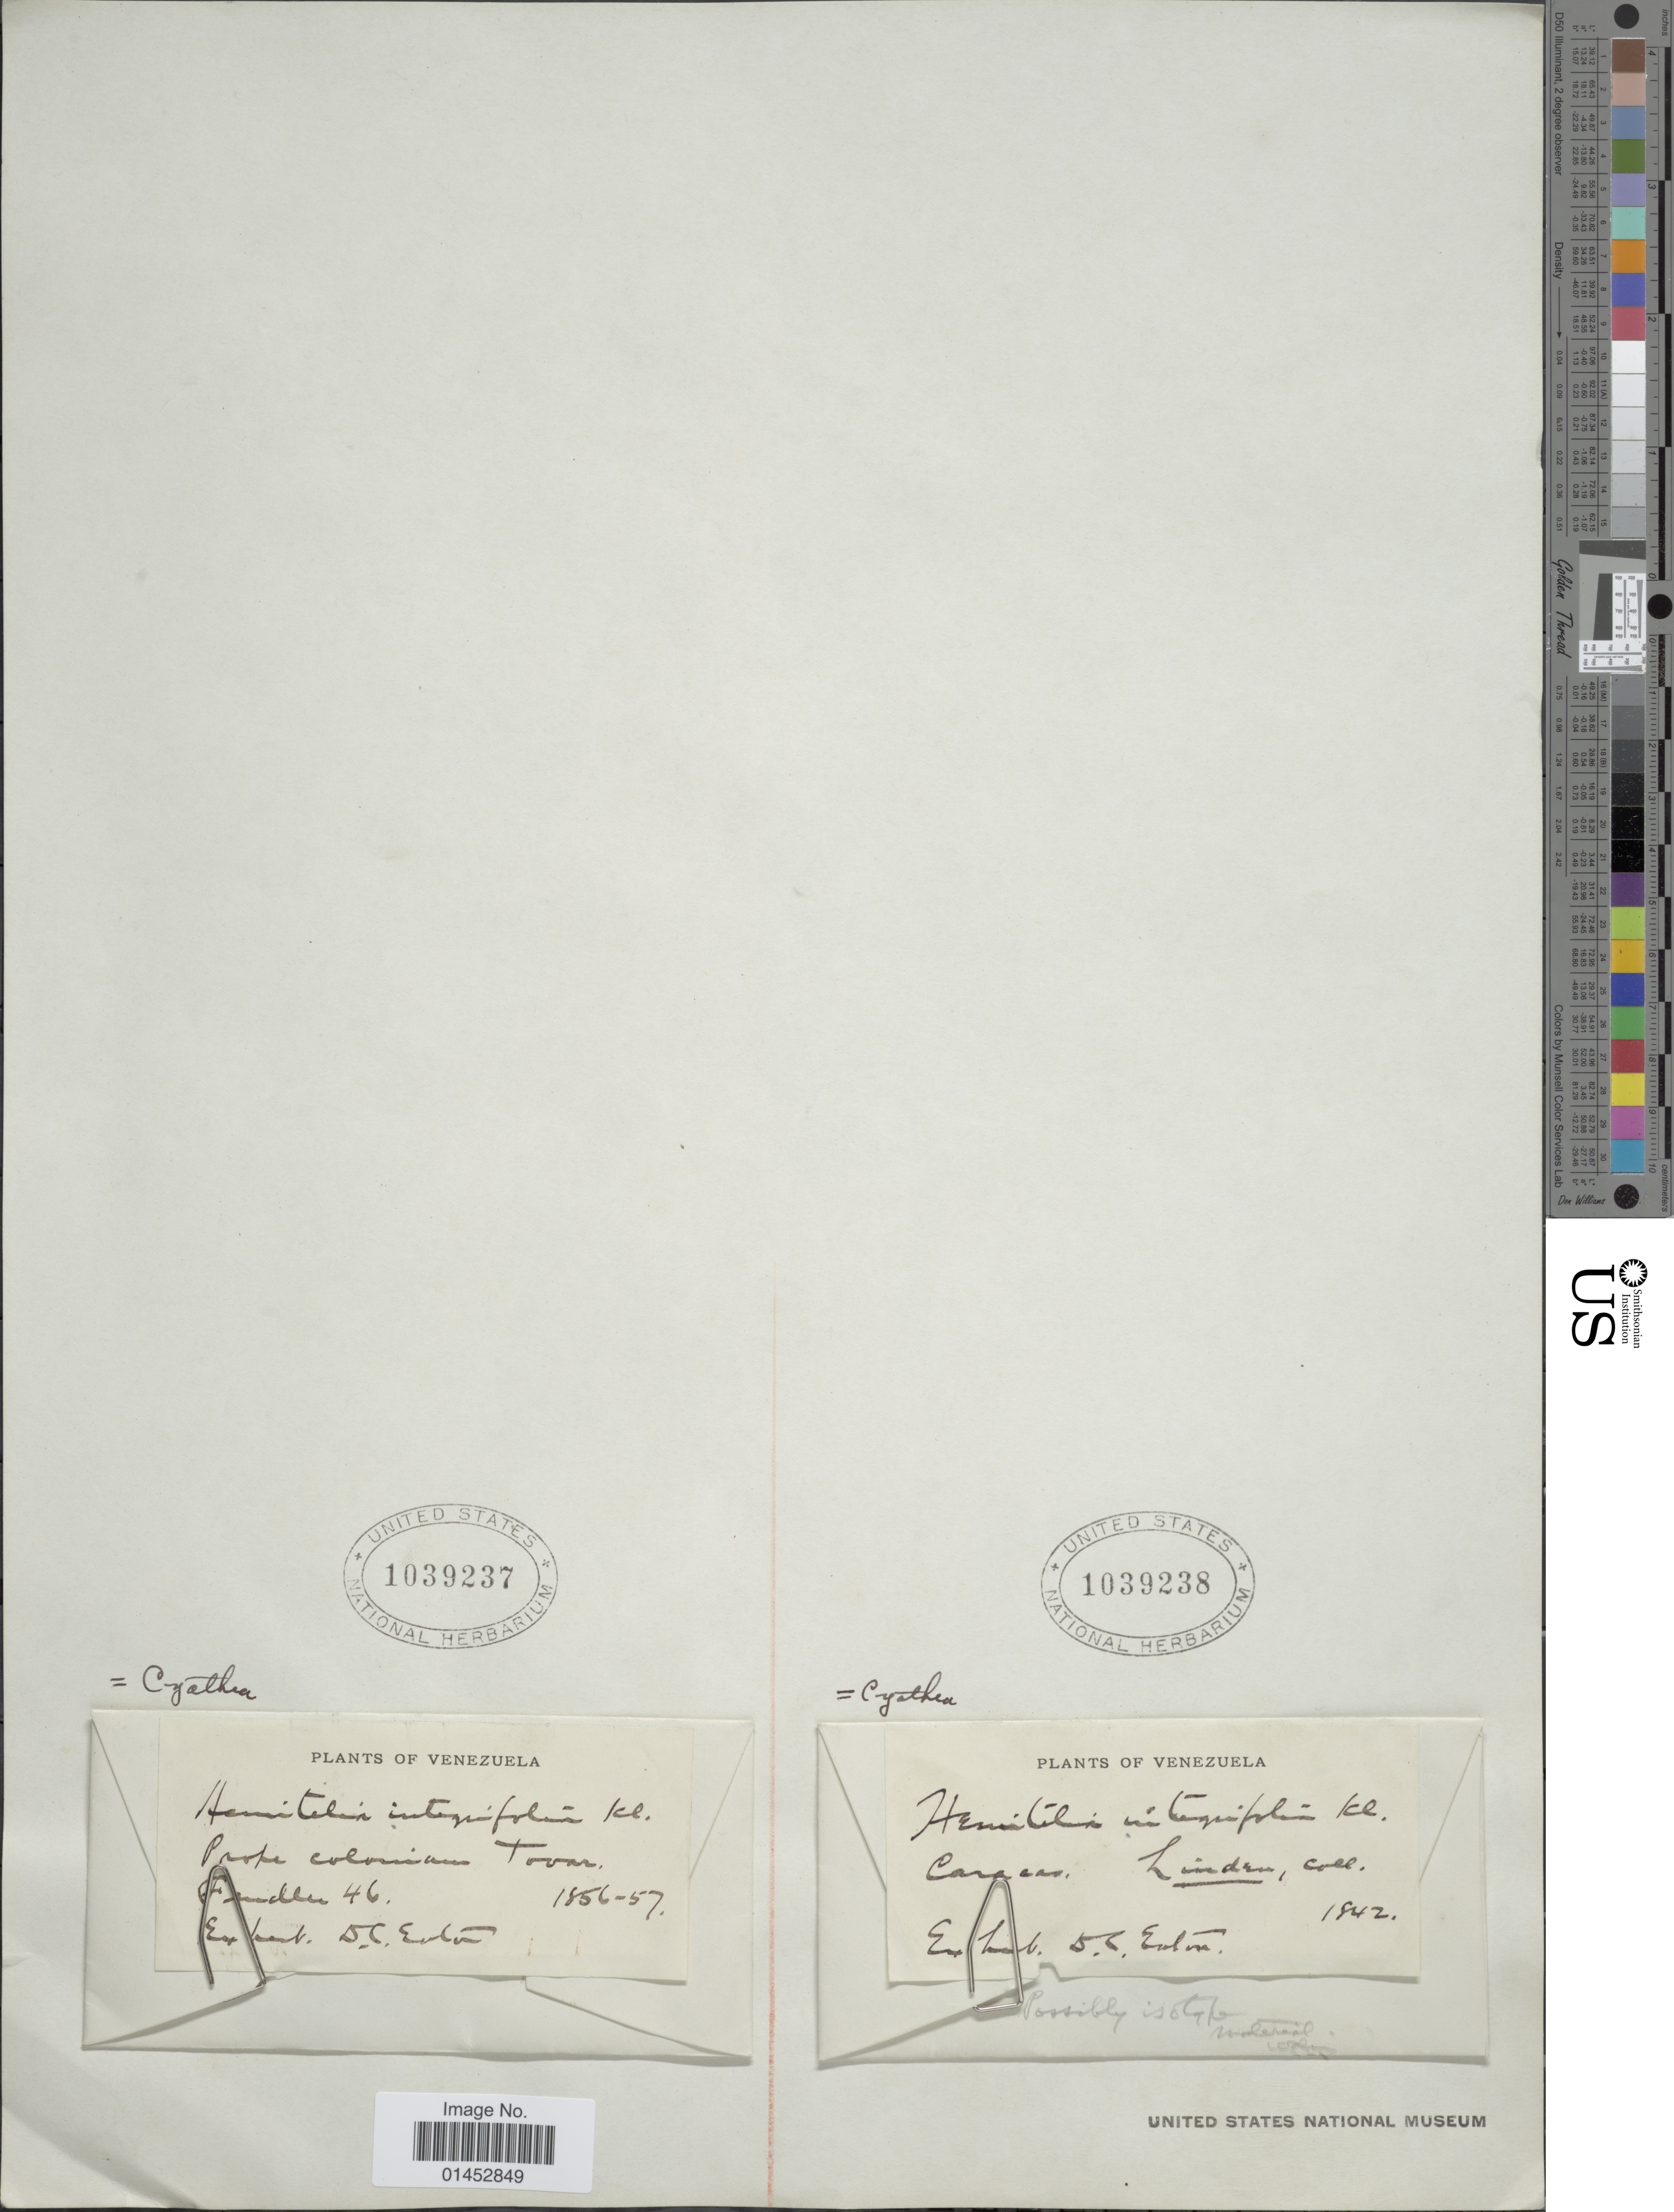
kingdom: Plantae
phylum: Tracheophyta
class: Polypodiopsida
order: Cyatheales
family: Cyatheaceae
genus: Cyathea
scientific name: Cyathea speciosa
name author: Humb. & Bonpl. ex Willd.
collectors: -. Fendler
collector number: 46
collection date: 1856/1857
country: Venezuela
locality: Prope coloniam Tovar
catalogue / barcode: US 1039237